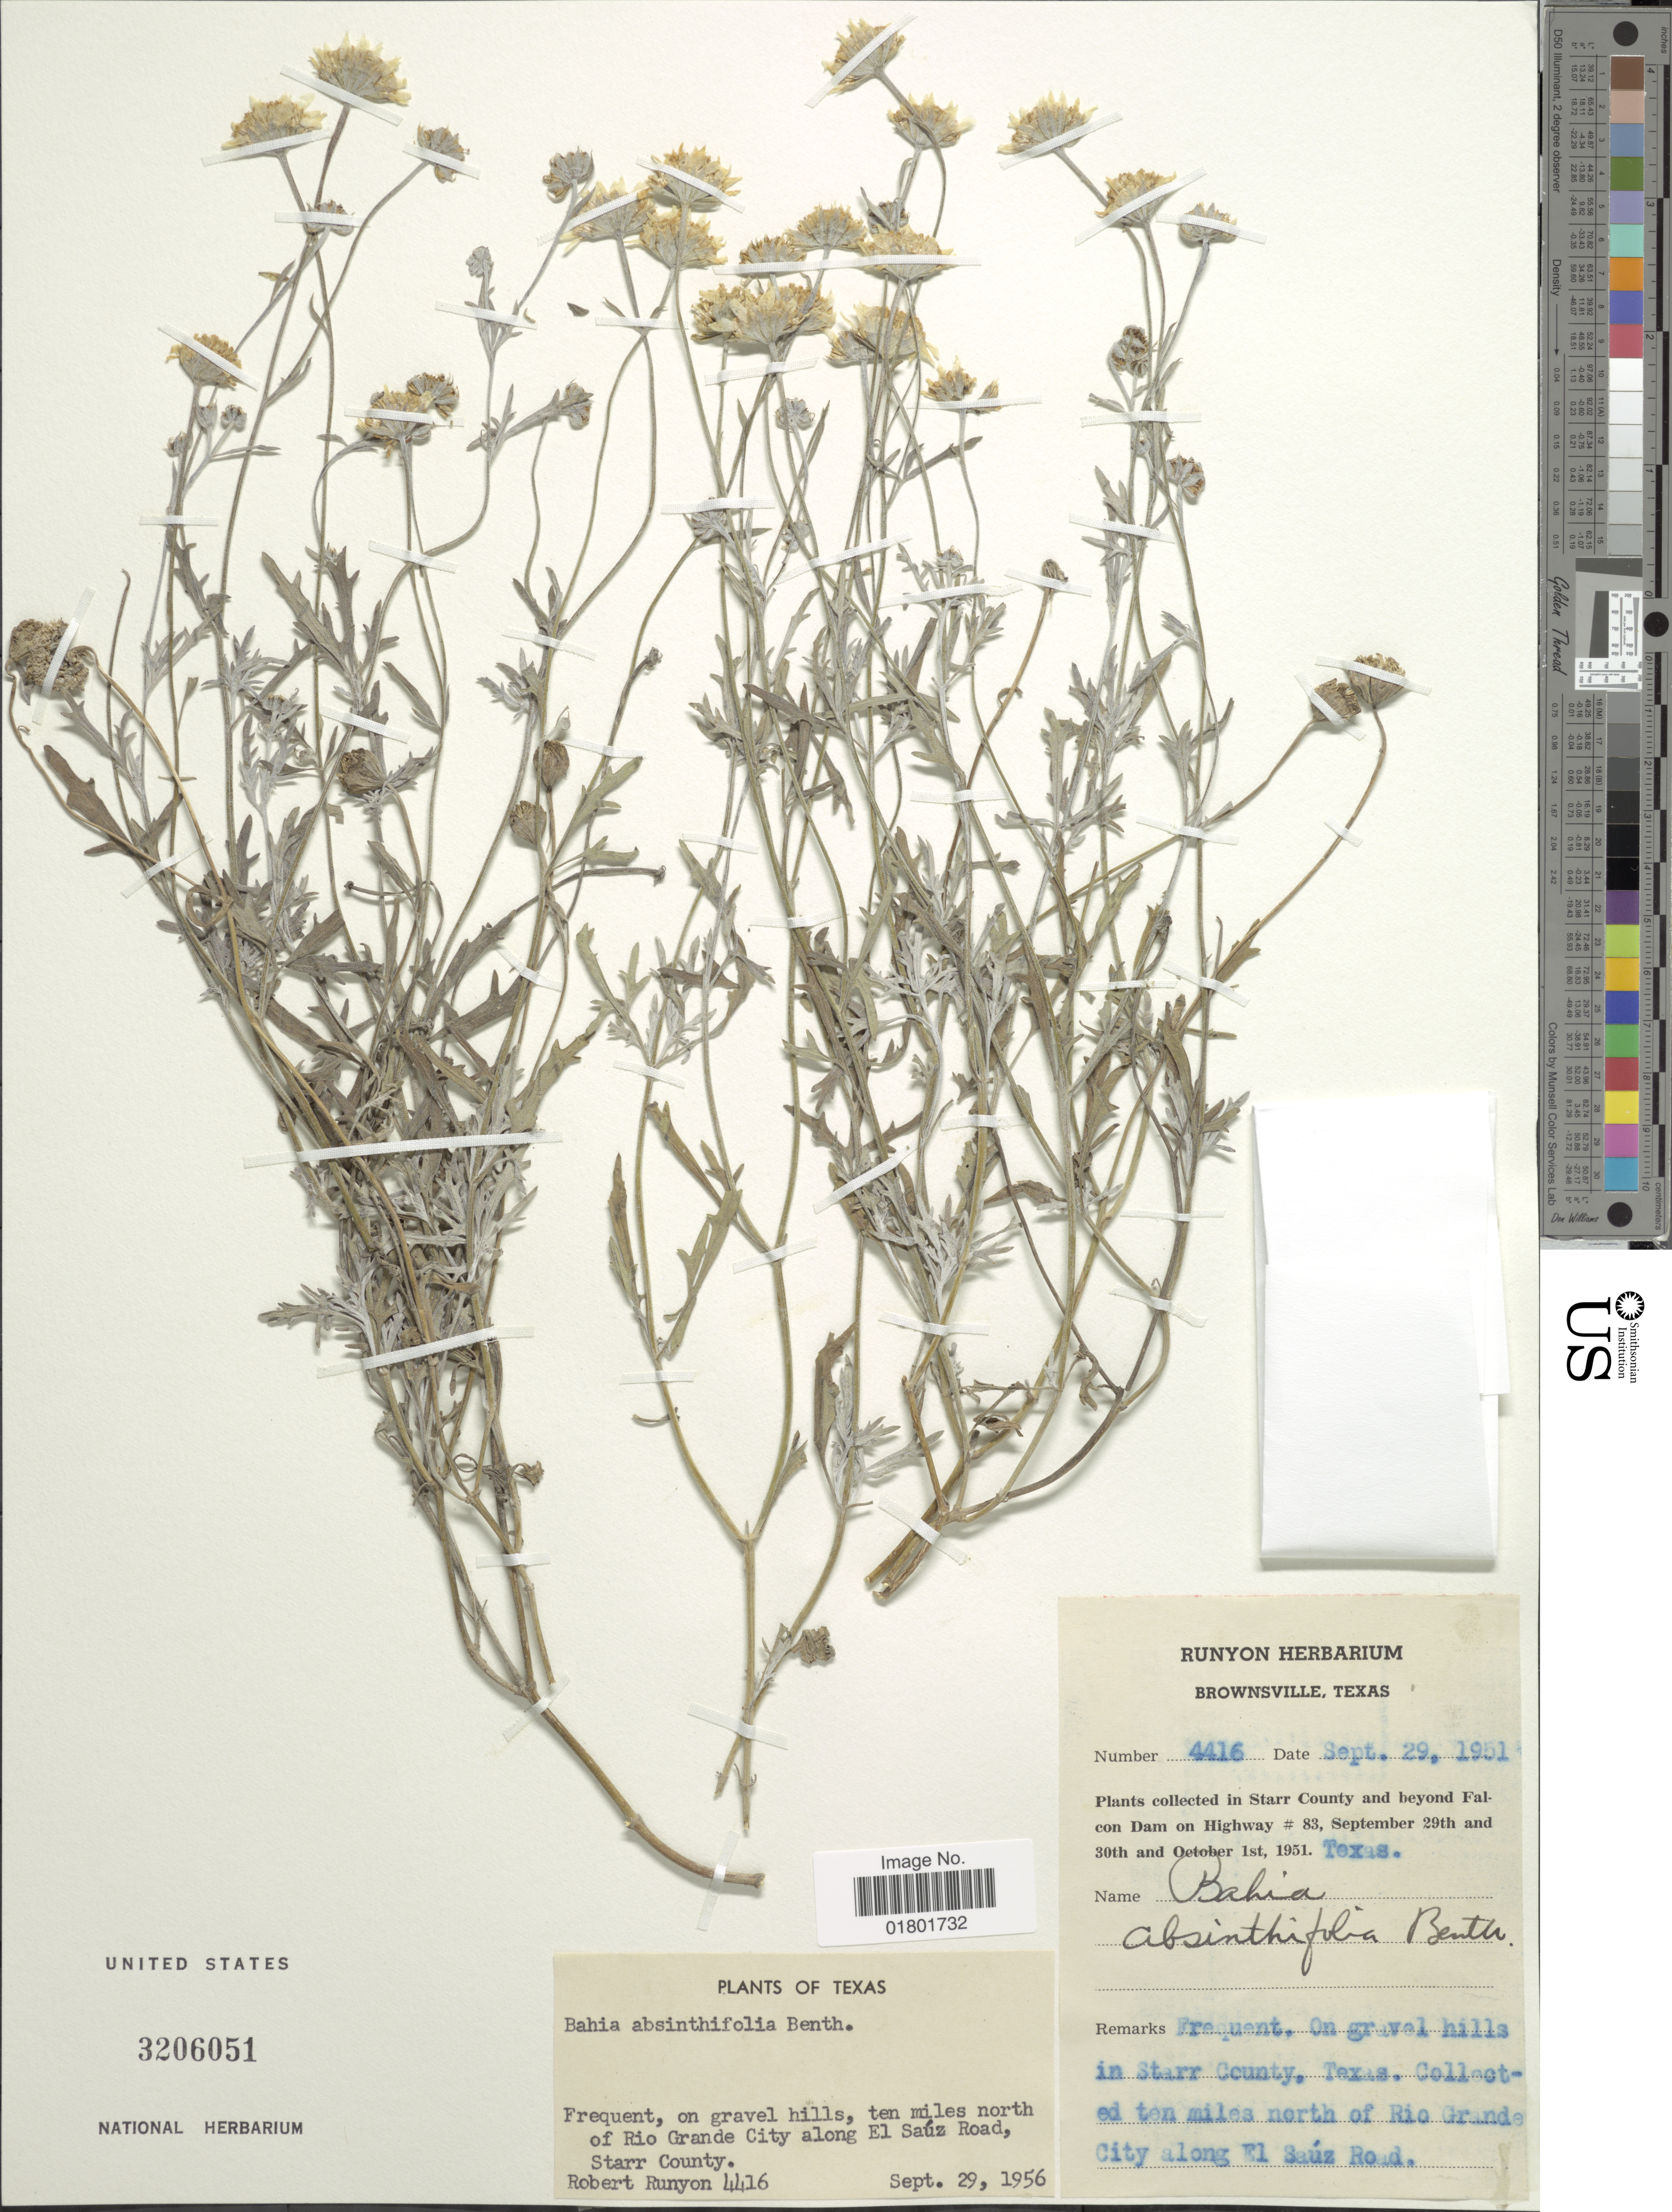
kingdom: Plantae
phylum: Tracheophyta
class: Magnoliopsida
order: Asterales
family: Asteraceae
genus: Bahia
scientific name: Bahia absinthifolia var. dealbata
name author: A. Gray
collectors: R. Runyon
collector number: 4416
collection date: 1956-09-29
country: United States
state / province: Texas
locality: Ten miles north of Rio Grande City along El Sauz Road, Starr County, beyond Falcon Dam on Highway #83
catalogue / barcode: US 3206051